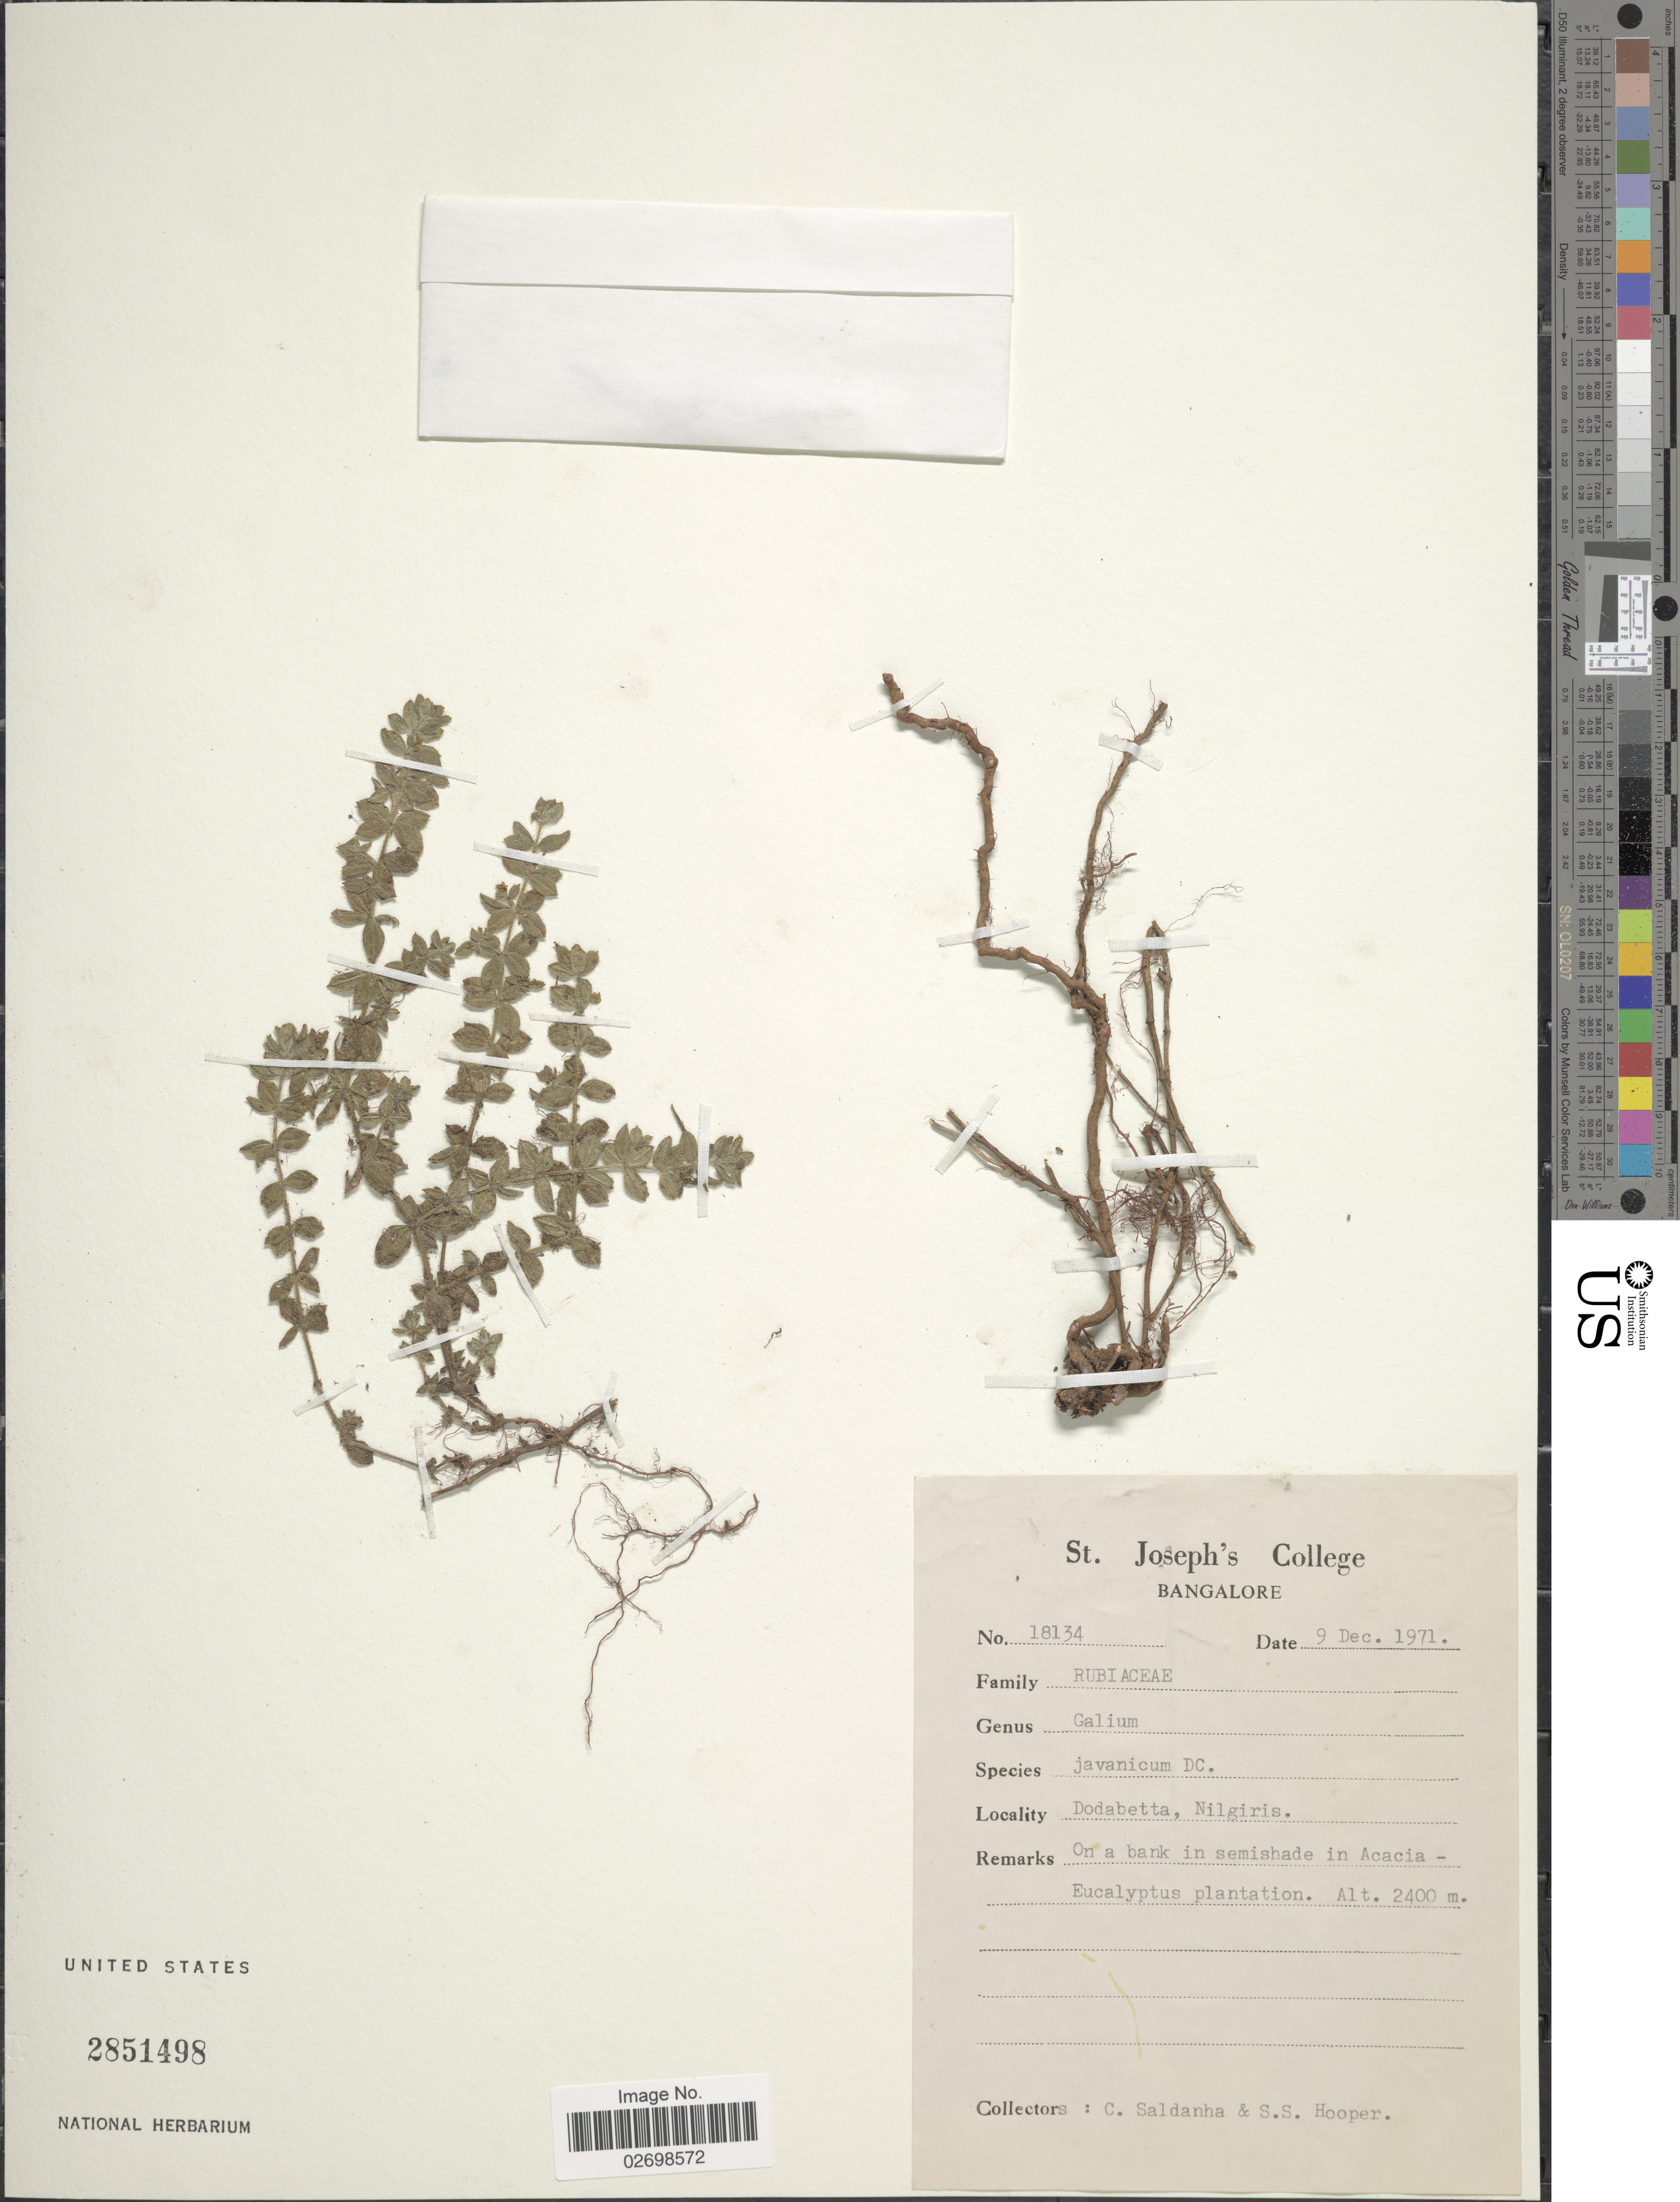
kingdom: Plantae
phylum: Tracheophyta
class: Magnoliopsida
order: Gentianales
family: Rubiaceae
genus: Galium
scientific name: Galium javanicum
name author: Blume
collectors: C. Saldanha & S. S. Hooper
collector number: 18134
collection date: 1971-12-09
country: India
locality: Dodabetta, Nilgiris, on a bank in semishade in Acacia-Eucalyptus plantation.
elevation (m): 2400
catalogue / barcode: US 2851498